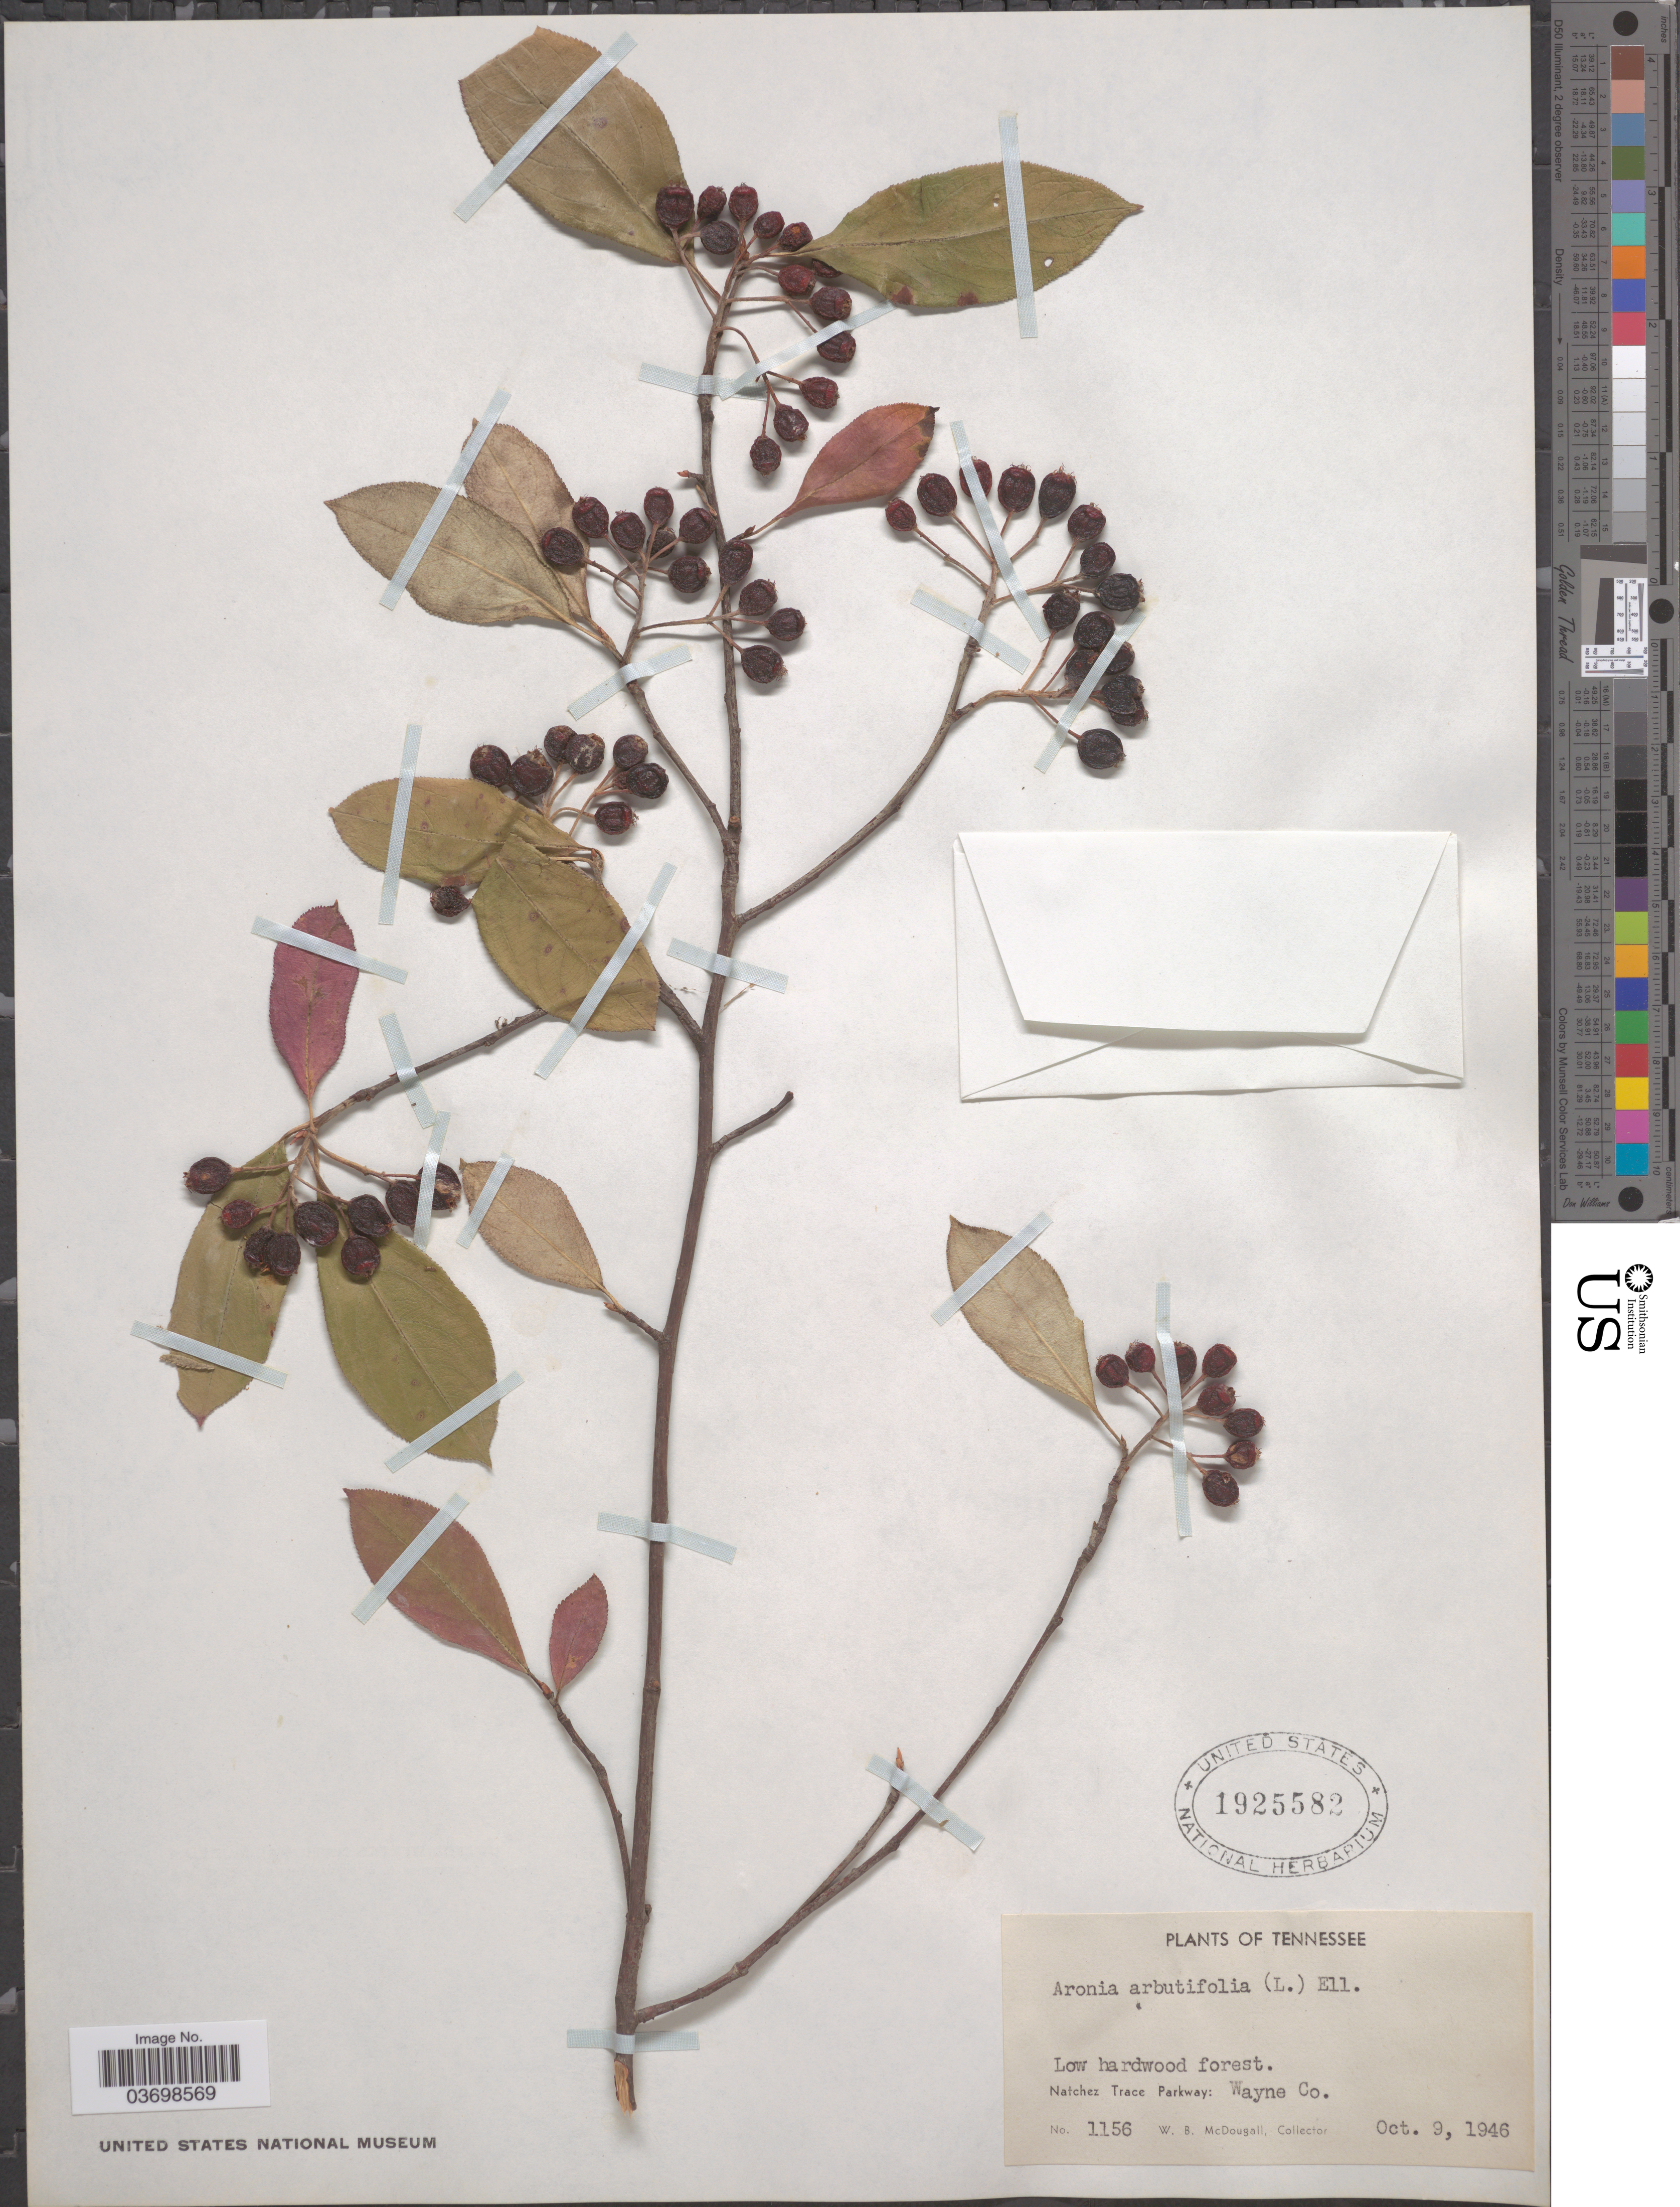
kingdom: Plantae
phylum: Tracheophyta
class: Magnoliopsida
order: Rosales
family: Rosaceae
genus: Aronia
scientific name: Aronia arbutifolia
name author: (L.) Pers.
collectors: W. B. McDougall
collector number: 1156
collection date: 1946-10-09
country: United States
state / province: Tennessee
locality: Natchez Trace Parkway: Wayne Co.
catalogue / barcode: US 1925582